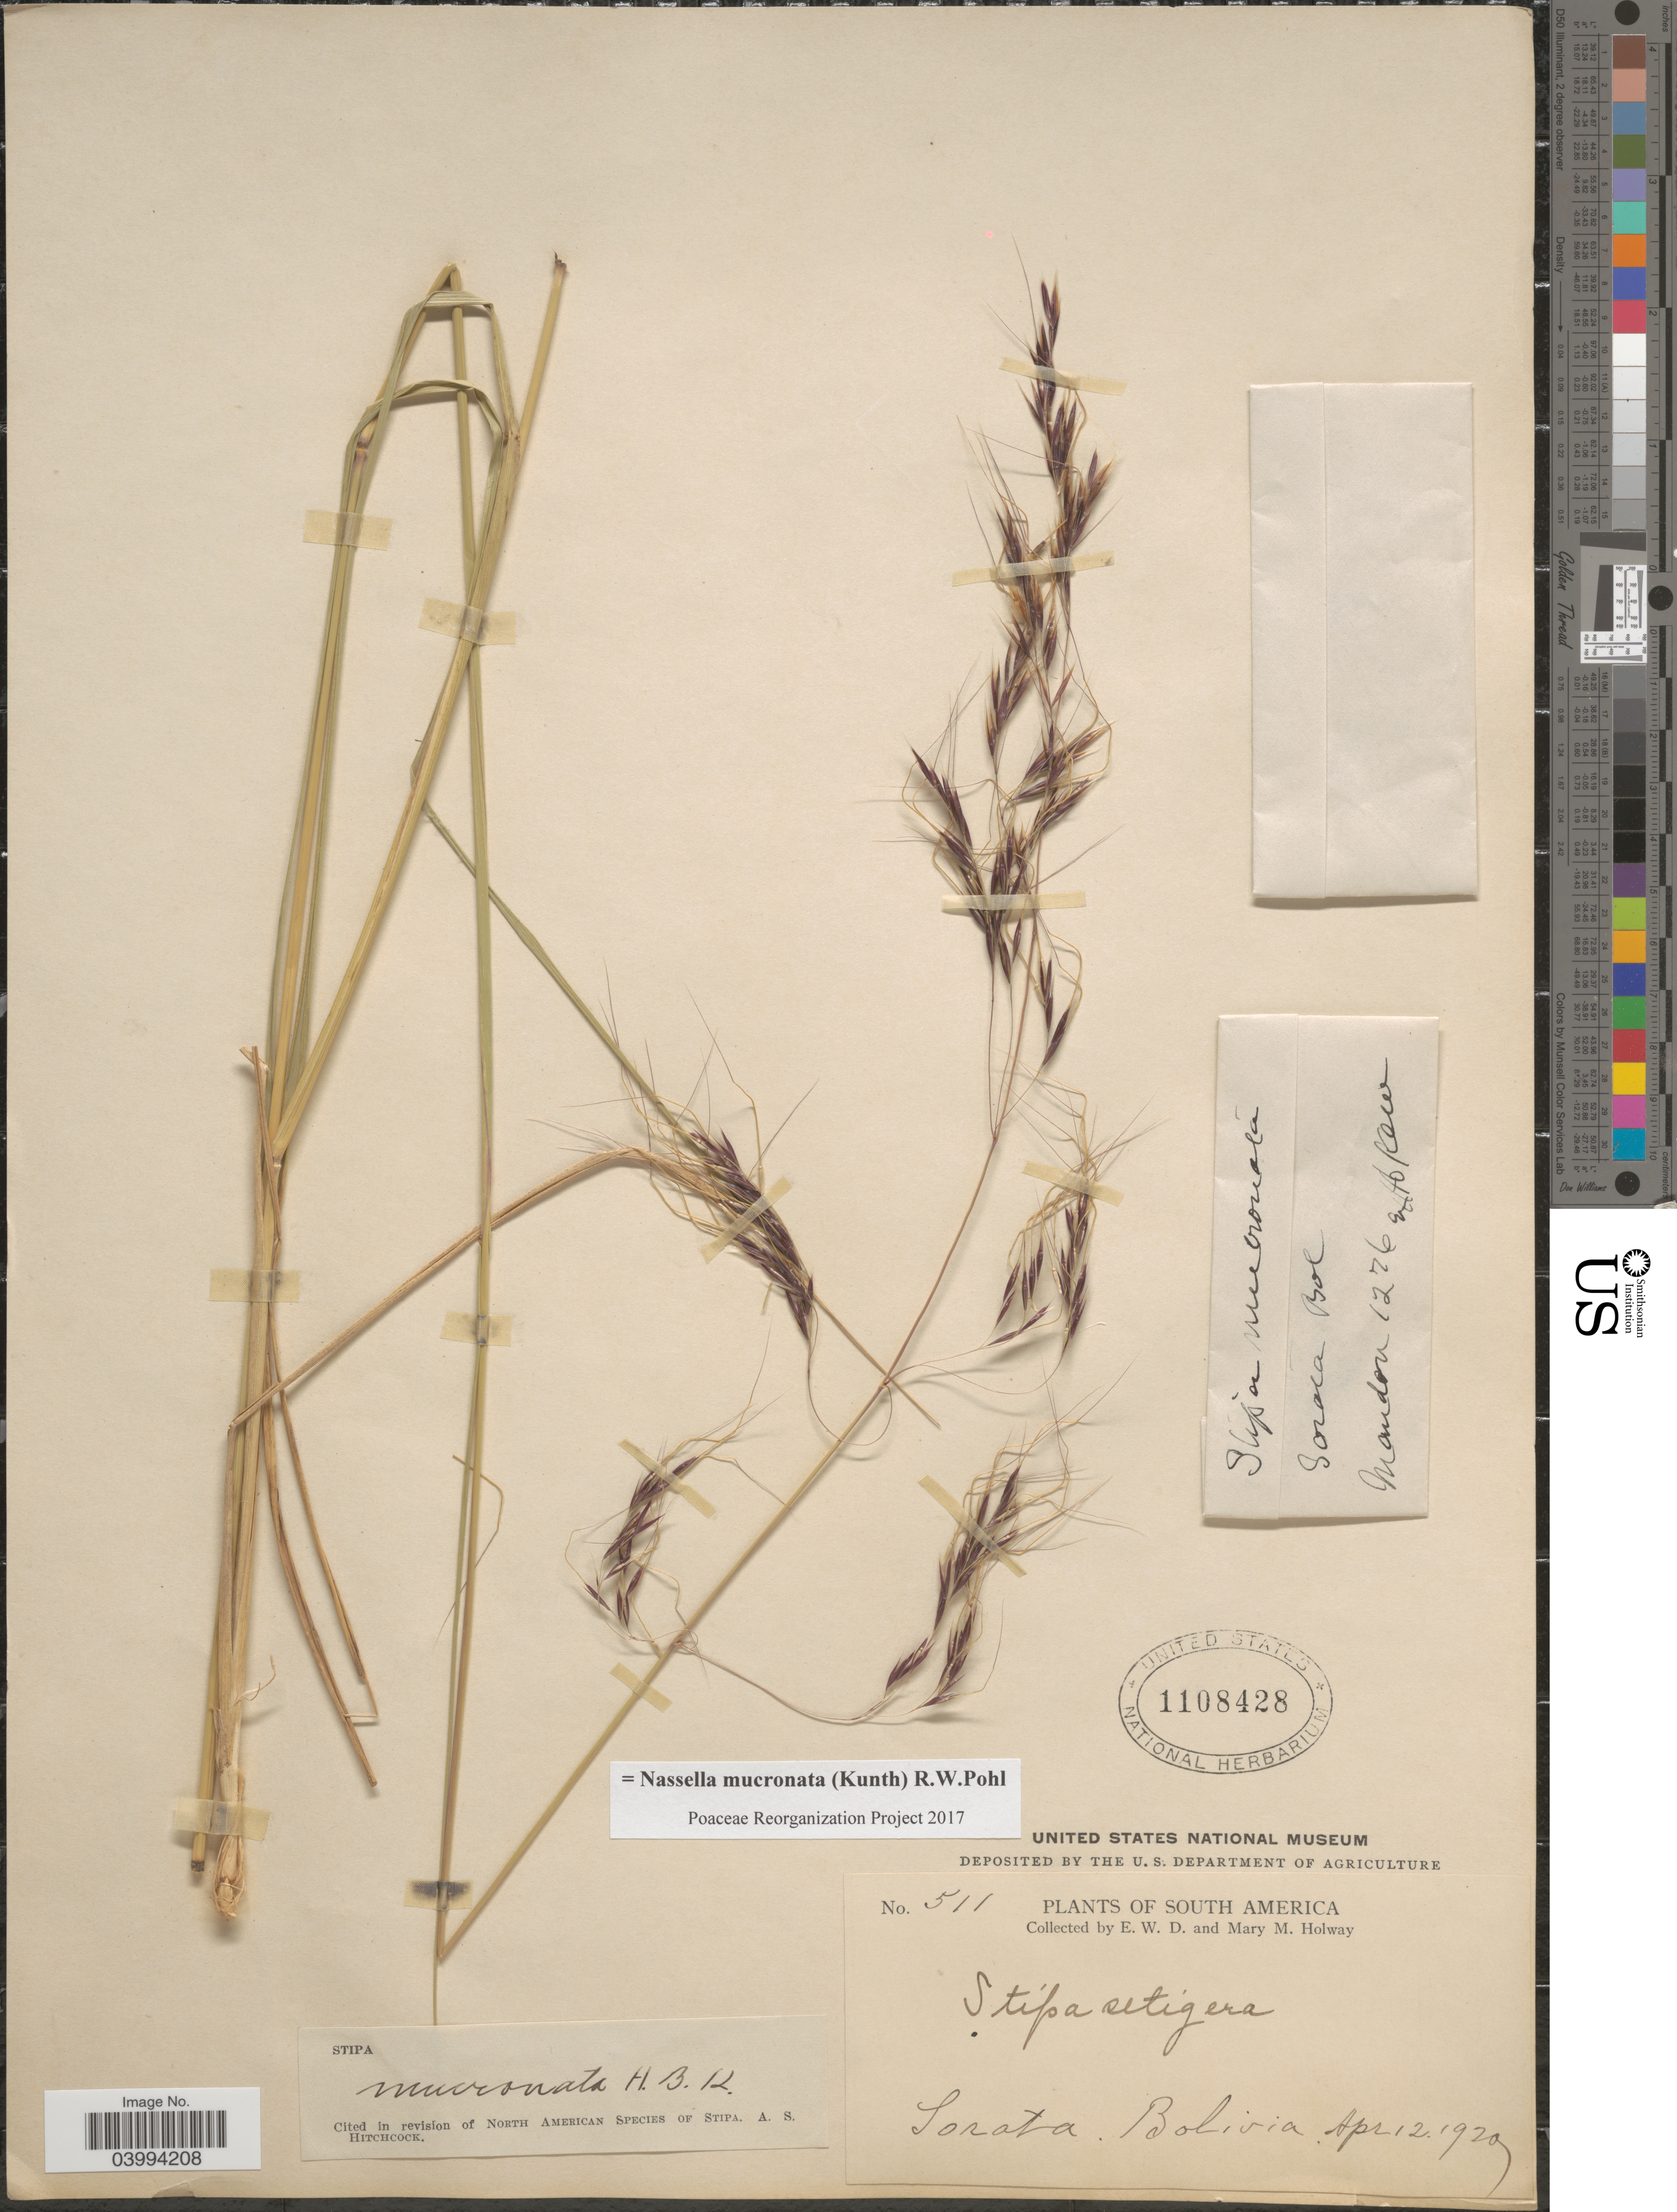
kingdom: Plantae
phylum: Tracheophyta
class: Liliopsida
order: Poales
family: Poaceae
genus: Nassella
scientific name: Nassella mucronata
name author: (Kunth) R.W. Pohl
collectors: E. W. D. Holway & M. M. Holway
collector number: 511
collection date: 1929-04-12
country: Bolivia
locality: Sorata.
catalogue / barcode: US 1108428